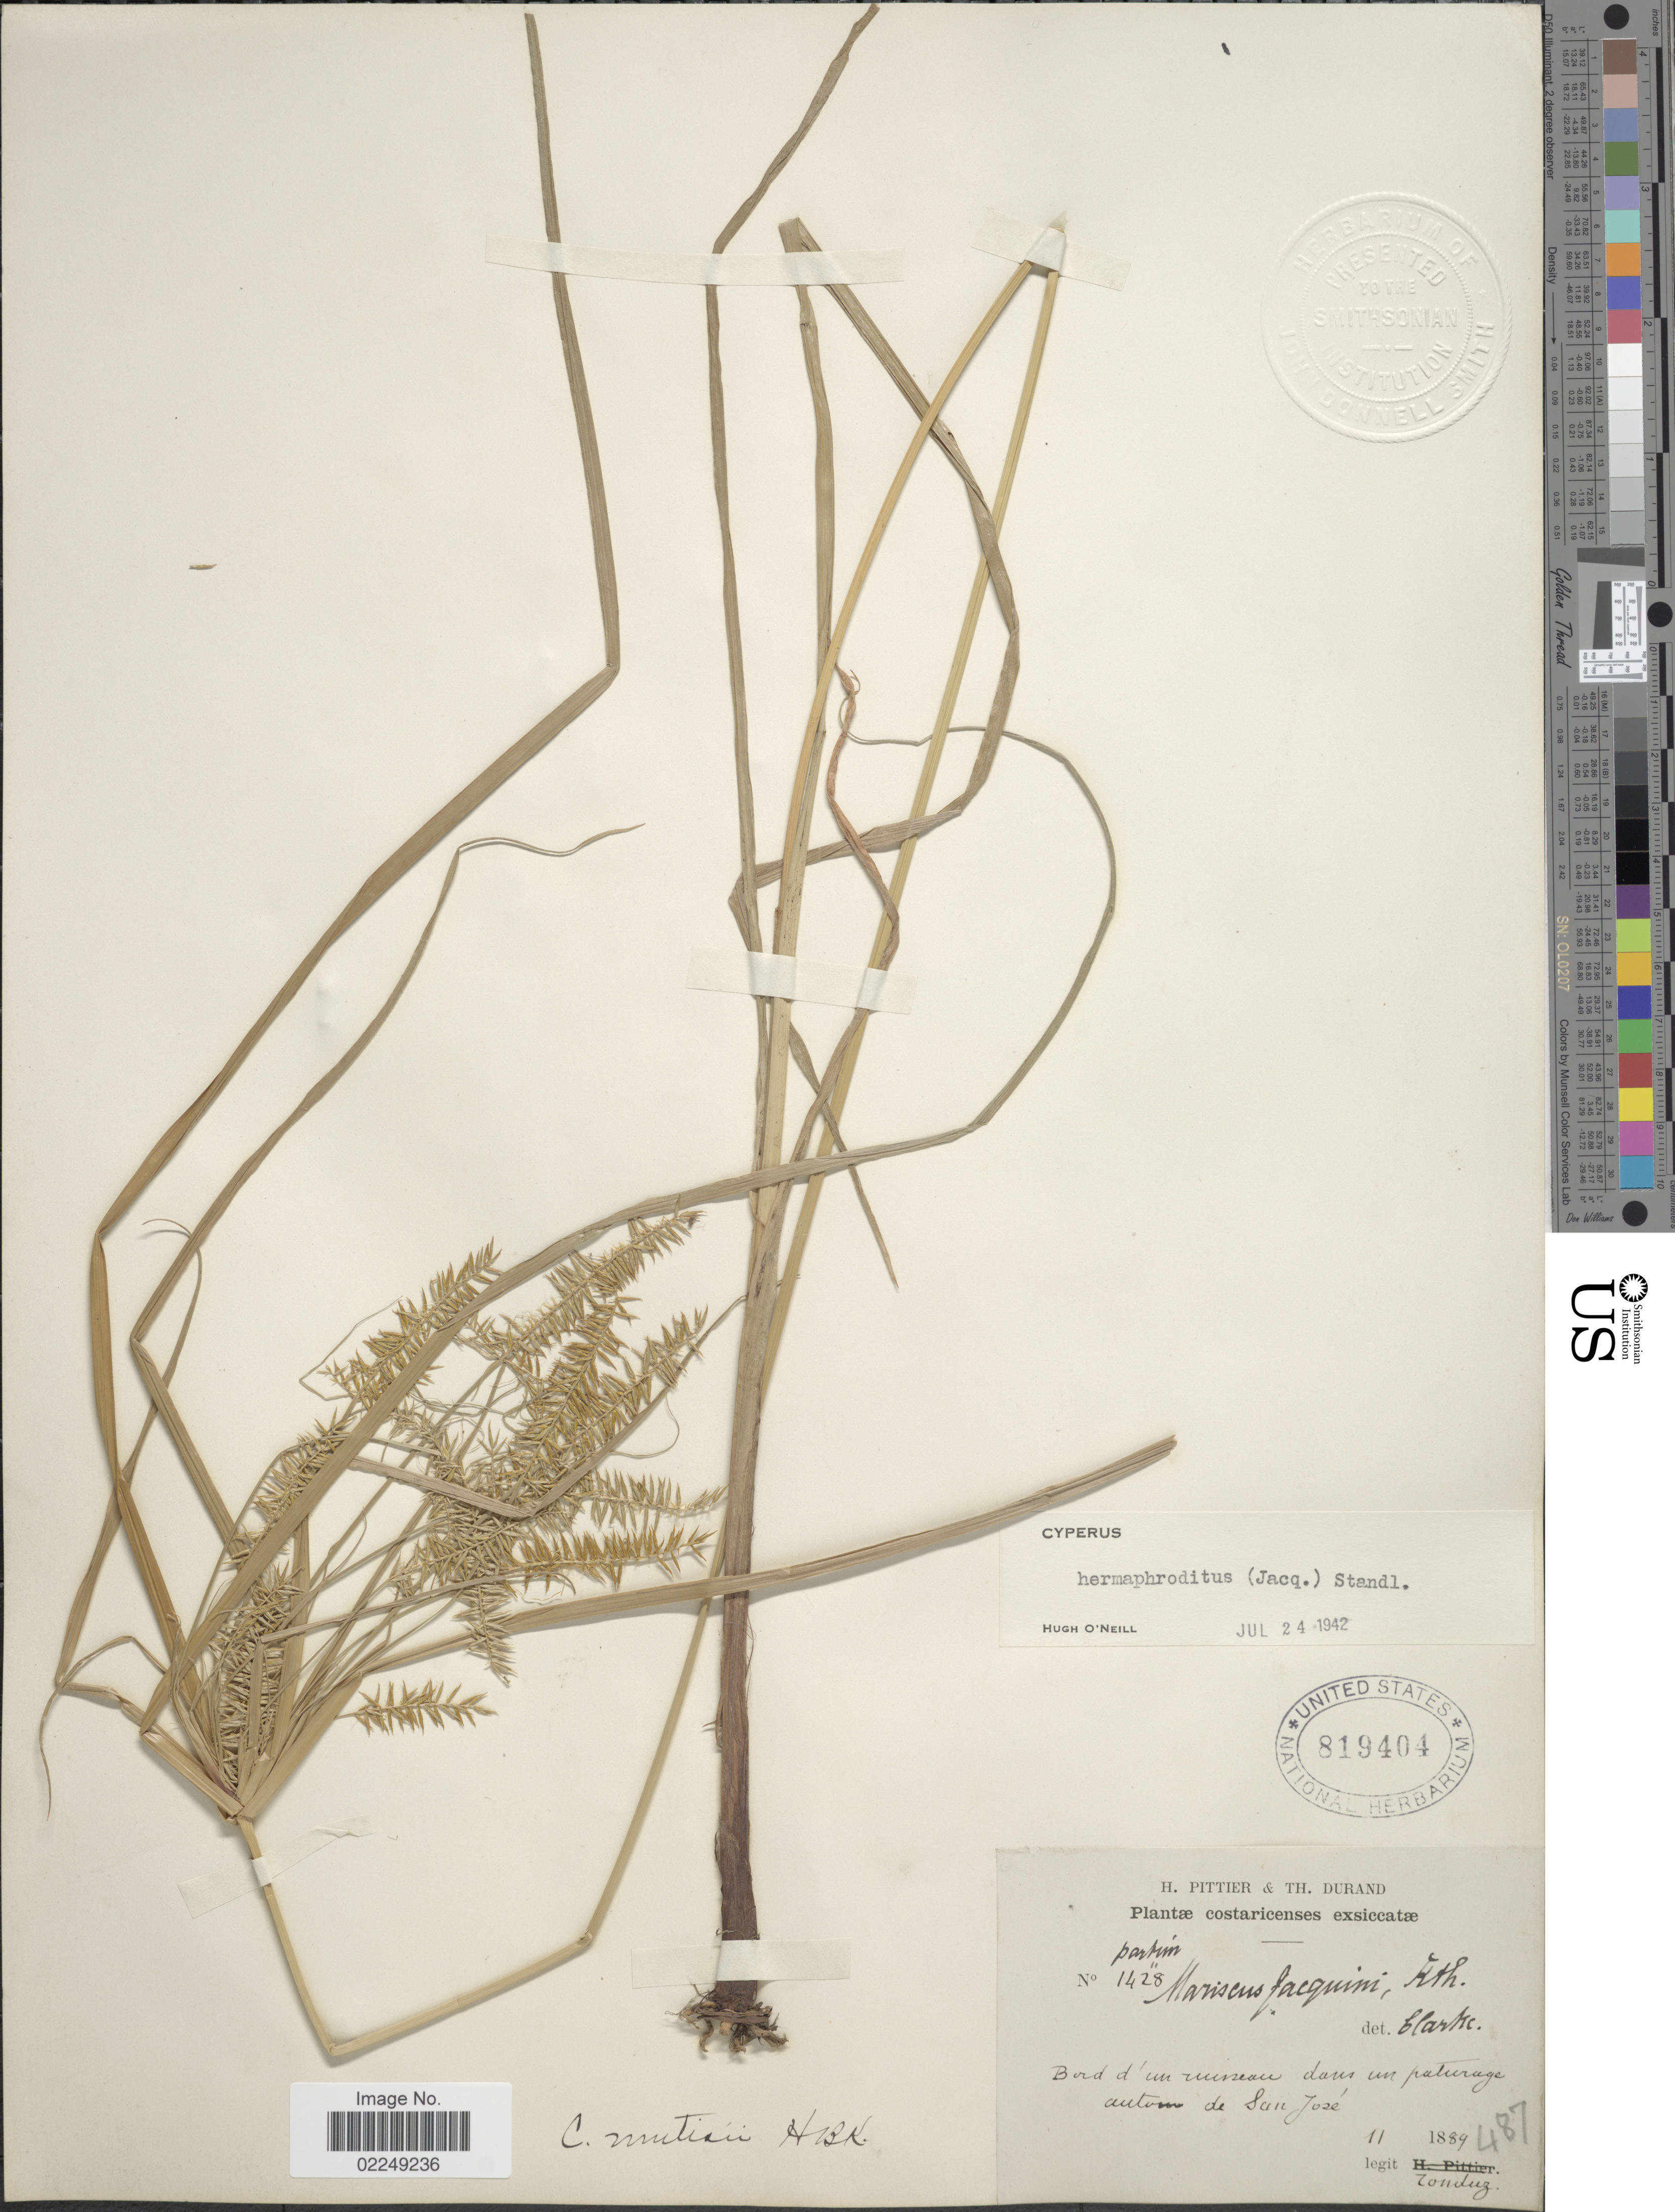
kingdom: Plantae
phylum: Tracheophyta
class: Liliopsida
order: Poales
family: Cyperaceae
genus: Cyperus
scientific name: Cyperus hermaphroditus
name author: (Jacq.) Standl.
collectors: A. Tonduz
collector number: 1428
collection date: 1889-11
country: Costa Rica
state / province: San José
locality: Bord d'un ruisseau dans in patruges autom de San Jose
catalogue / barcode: US 819404